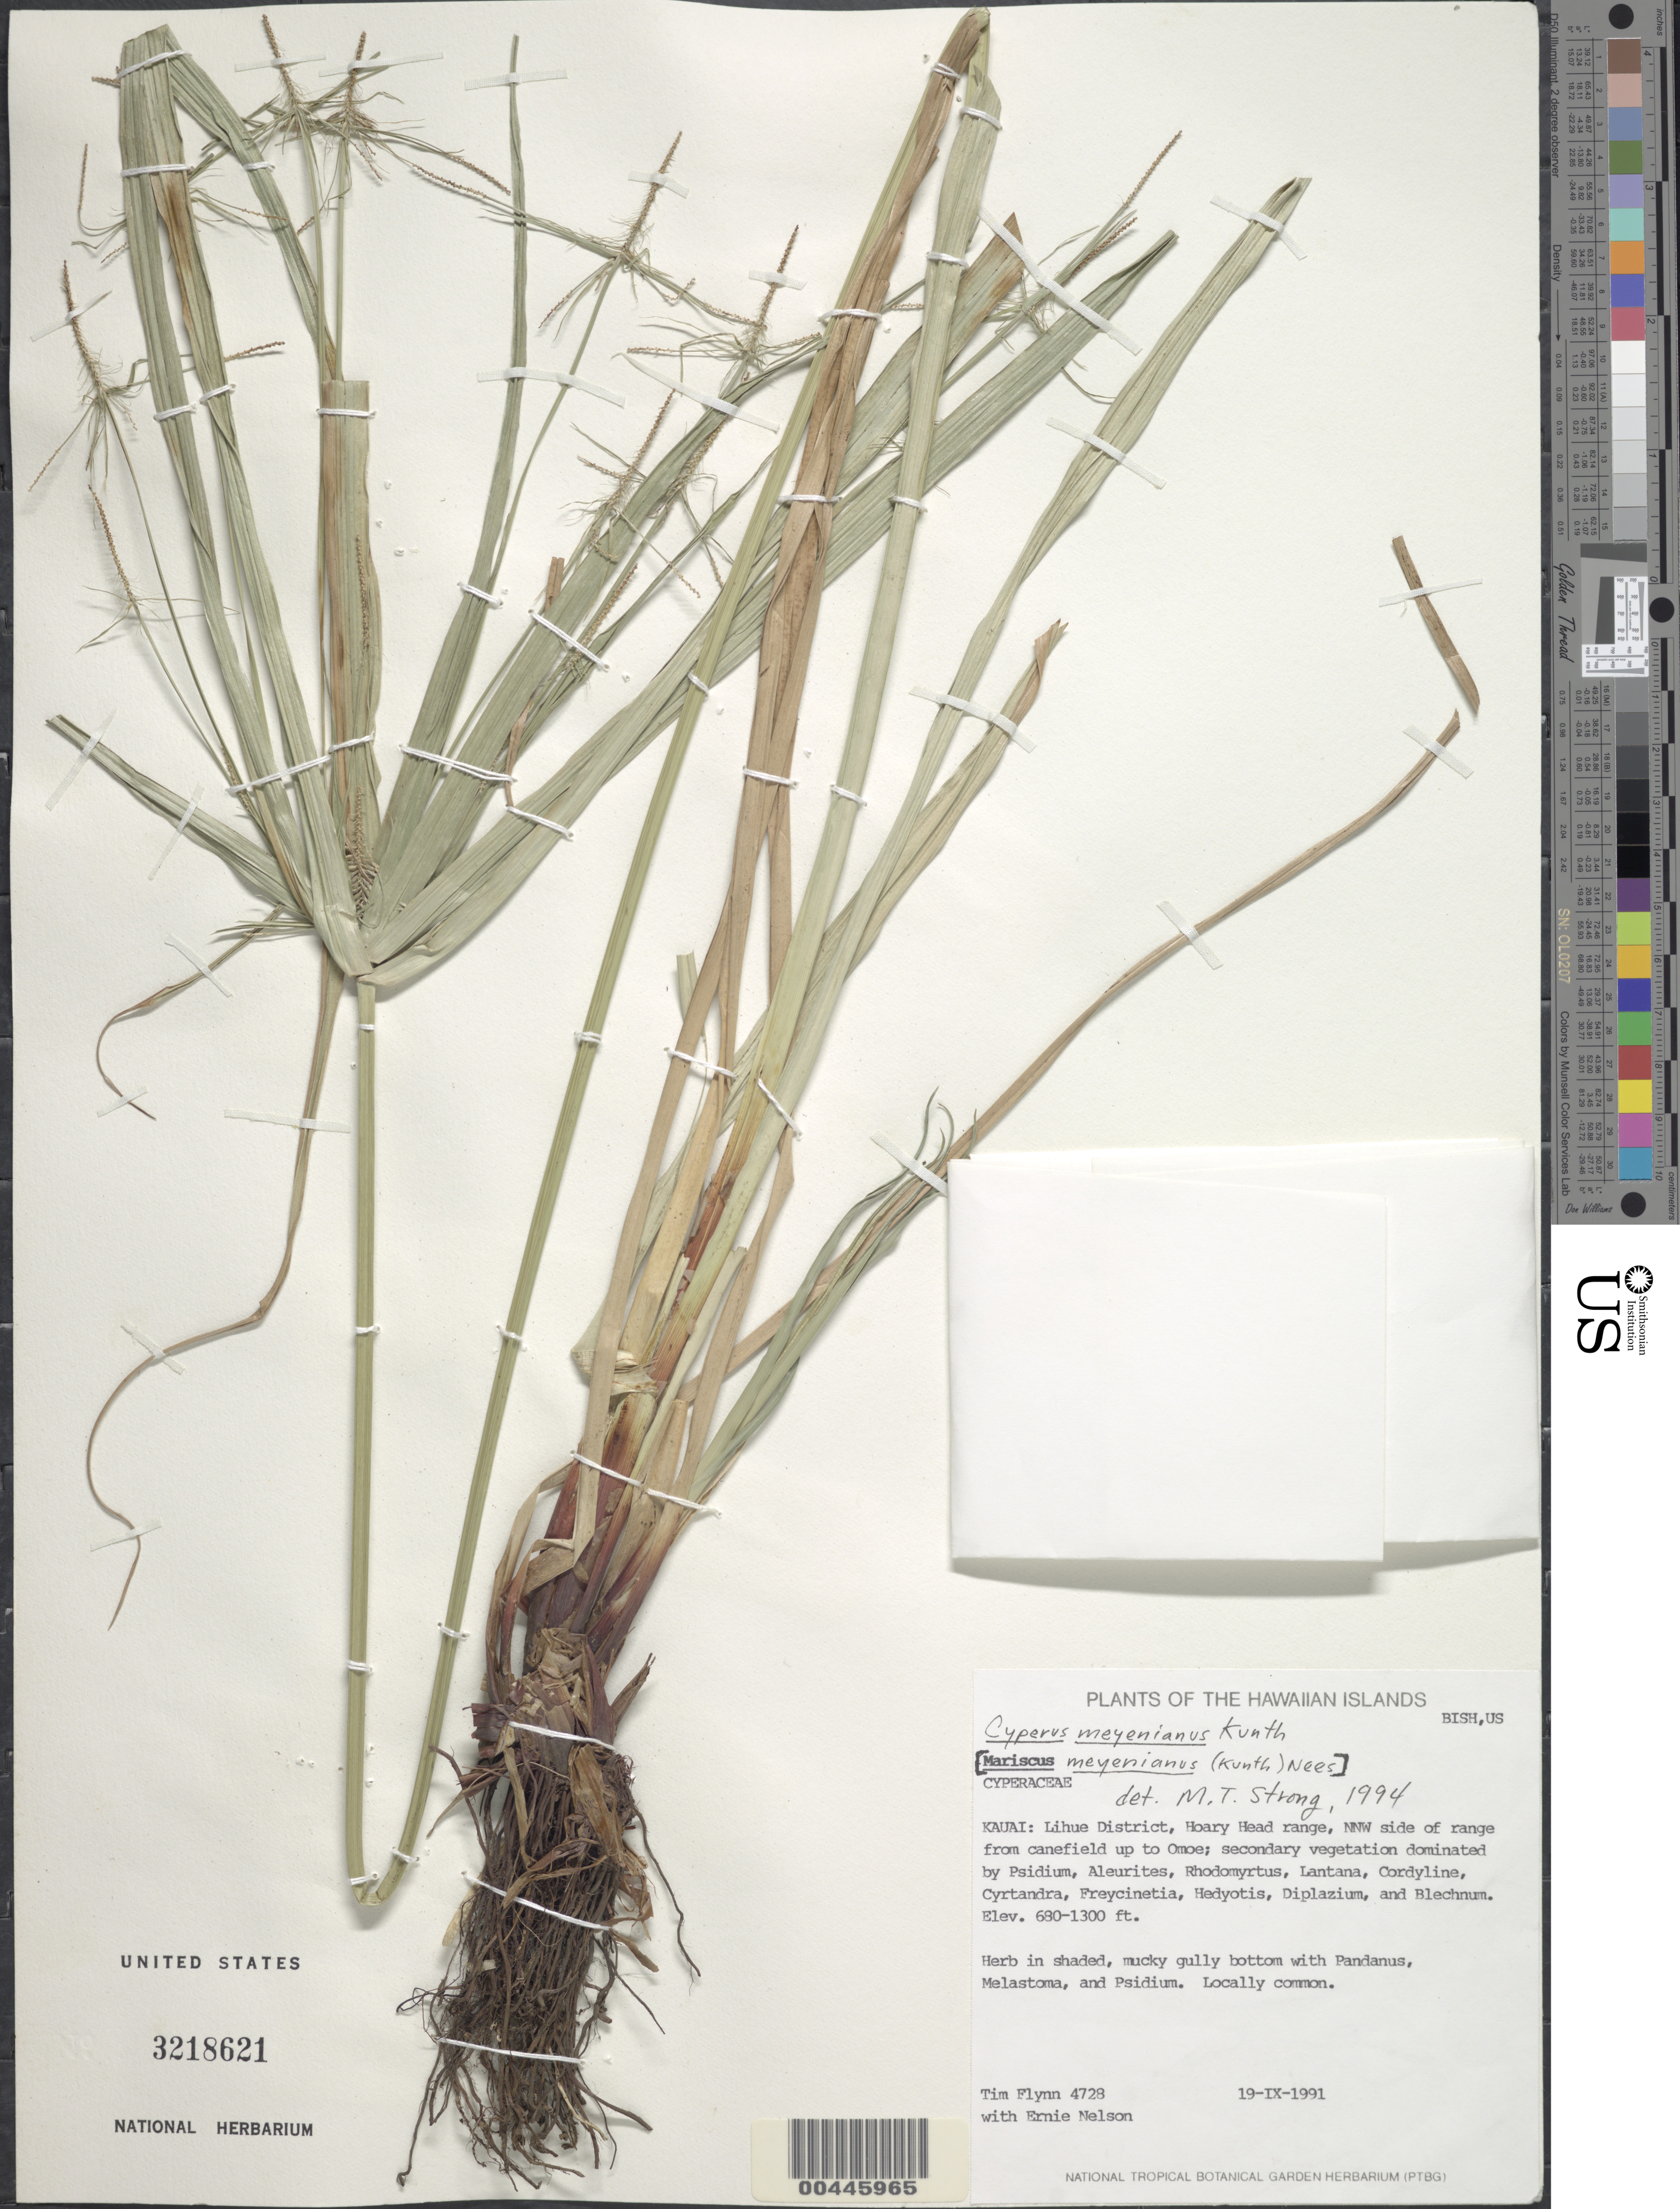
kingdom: Plantae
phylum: Tracheophyta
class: Liliopsida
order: Poales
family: Cyperaceae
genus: Cyperus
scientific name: Cyperus meyenianus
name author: Kunth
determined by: Strong, M. T., (US), Smithsonian Institution - National Museum of Natural History (UNITED STATES)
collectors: T. W. Flynn & E. Nelson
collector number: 4728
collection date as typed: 19 Sep 1991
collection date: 1991-09-19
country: United States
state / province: Hawaii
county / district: Kauai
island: Kaua'i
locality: Lihue Dist., Hoary Head range, NNW side of range frome canefield up to Omoe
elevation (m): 207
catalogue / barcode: US 3218621